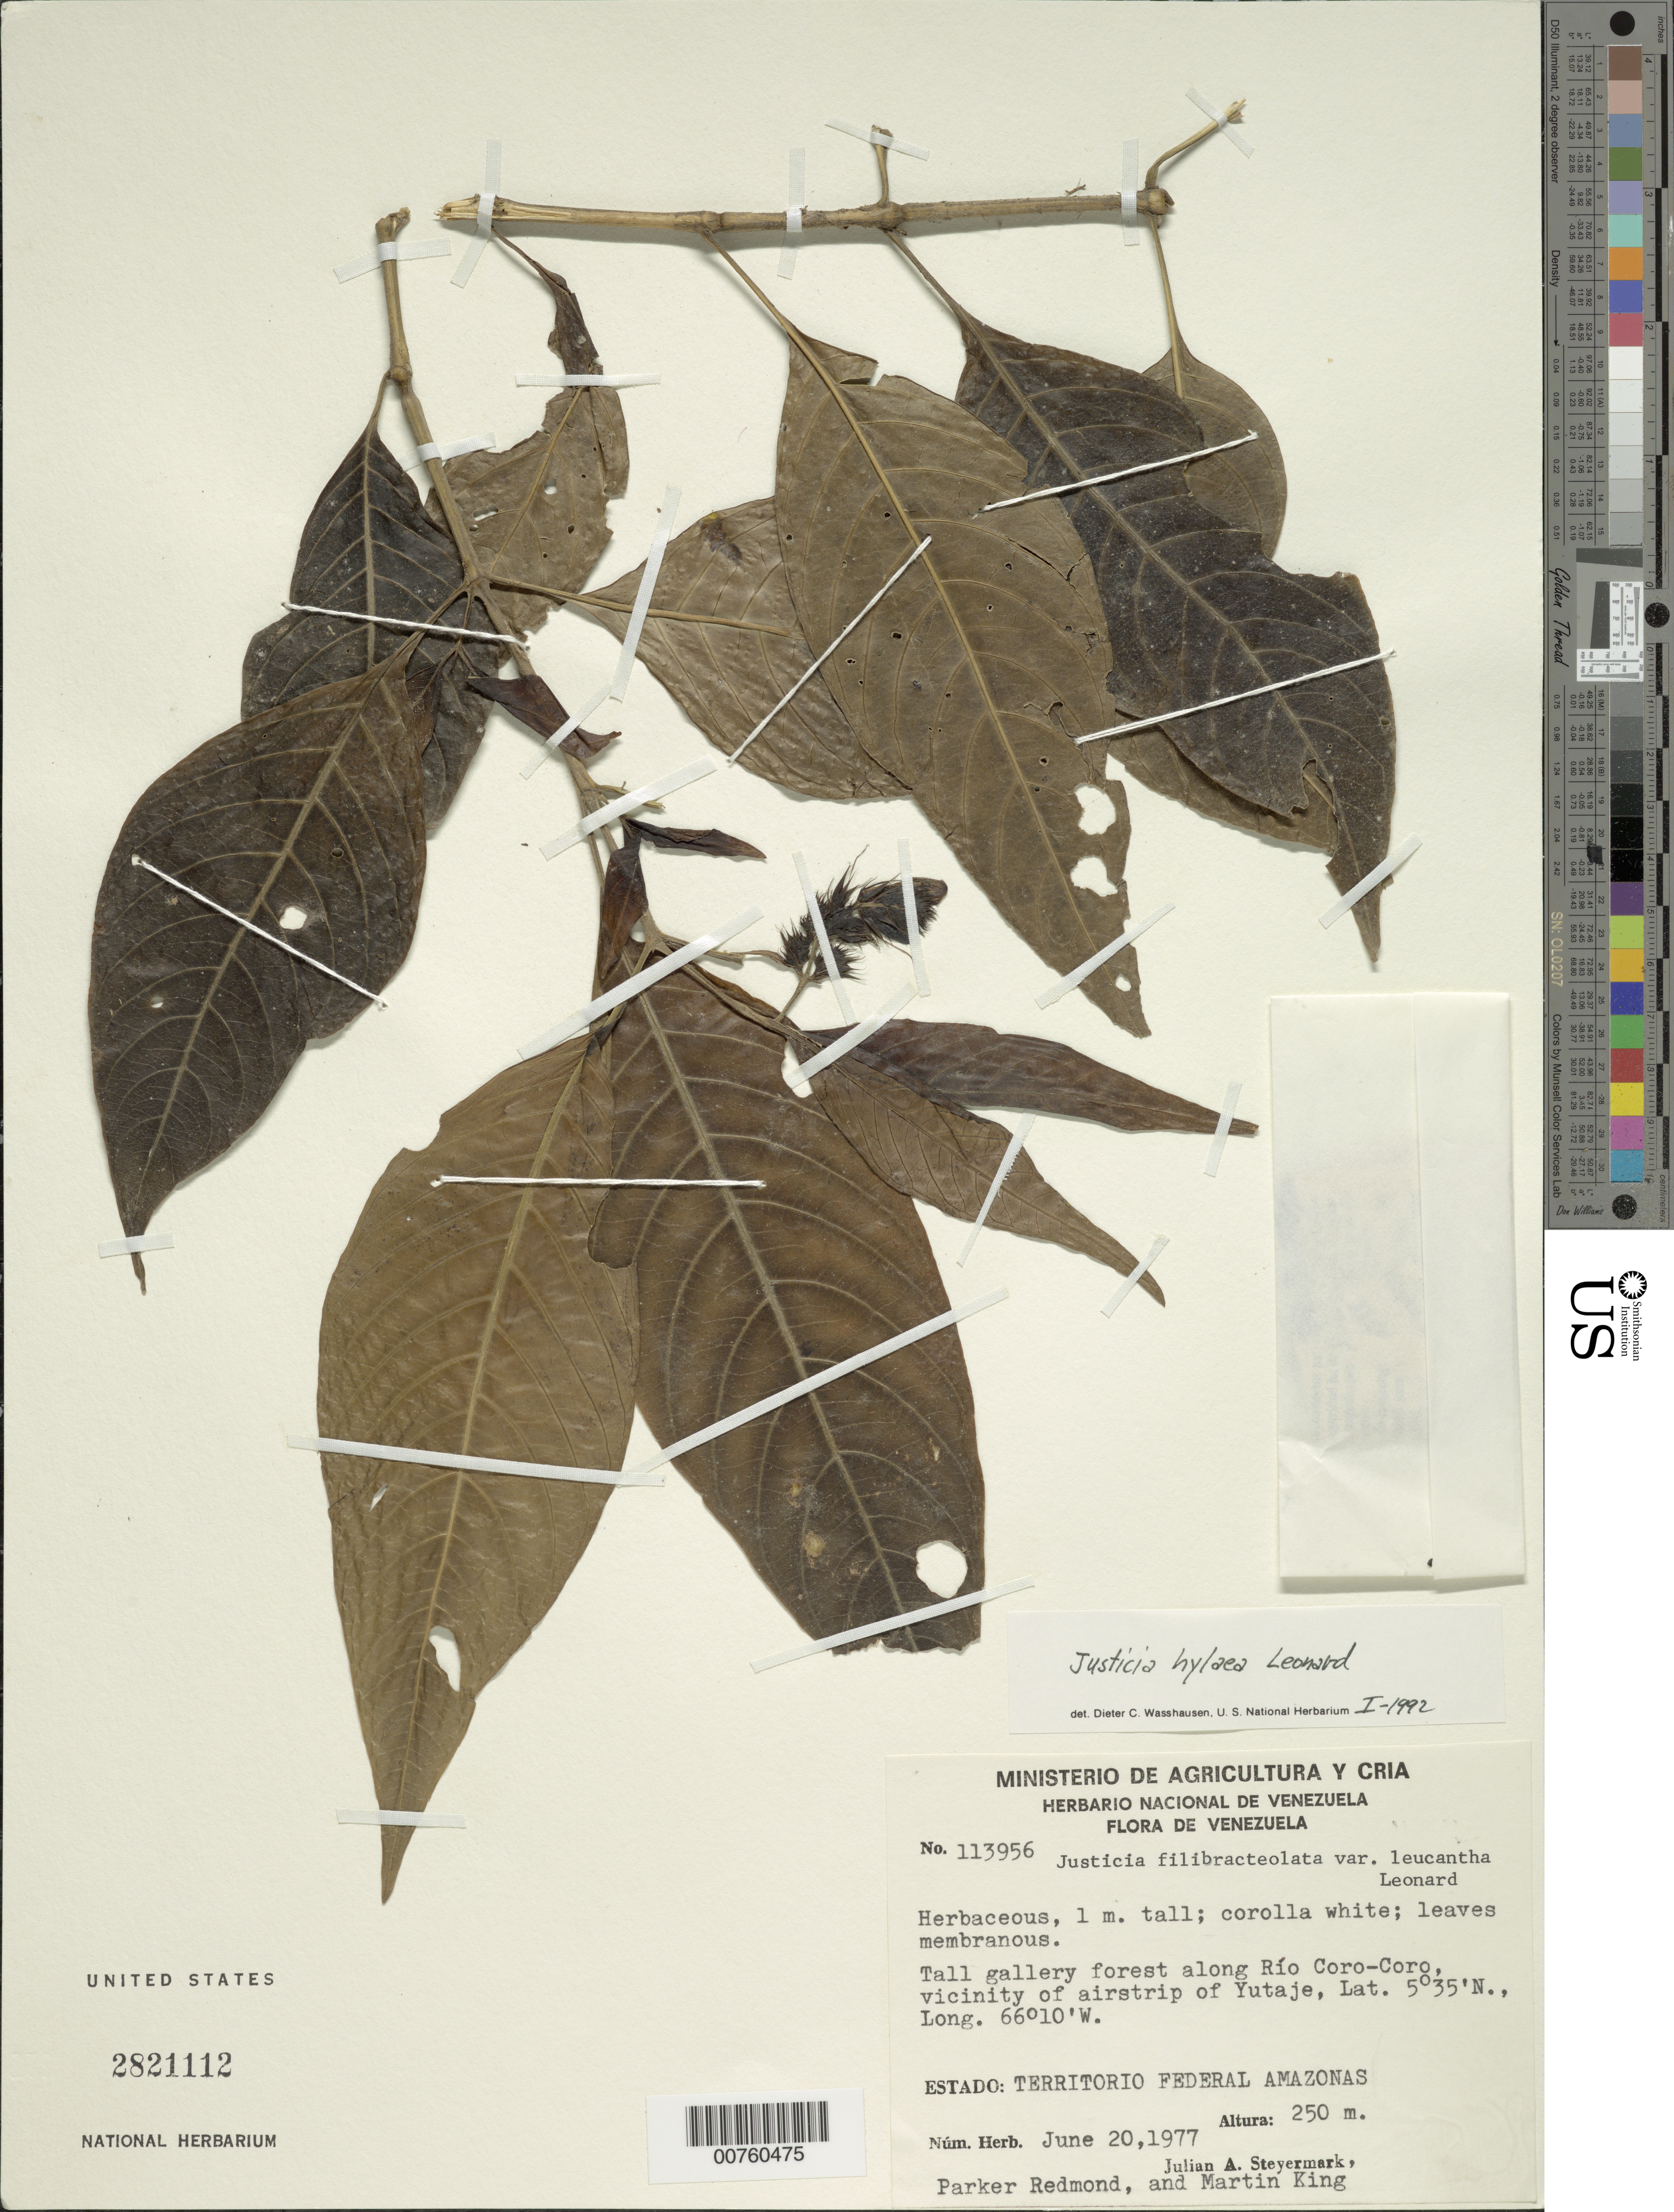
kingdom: Plantae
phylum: Tracheophyta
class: Magnoliopsida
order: Lamiales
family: Acanthaceae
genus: Justicia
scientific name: Justicia hylaea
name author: Leonard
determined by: Wasshausen, Dieter C., (BOT), Smithsonian Institution - National Museum of Natural History (UNITED STATES)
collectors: P. Redmond & R. M. King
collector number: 113956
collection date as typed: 20-Jun-77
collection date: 1977-06-20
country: Venezuela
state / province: Amazonas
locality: Río Coro-Coro, vicinity of airstrip of Yutajé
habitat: Tall gallery forest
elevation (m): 250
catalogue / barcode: US 2821112